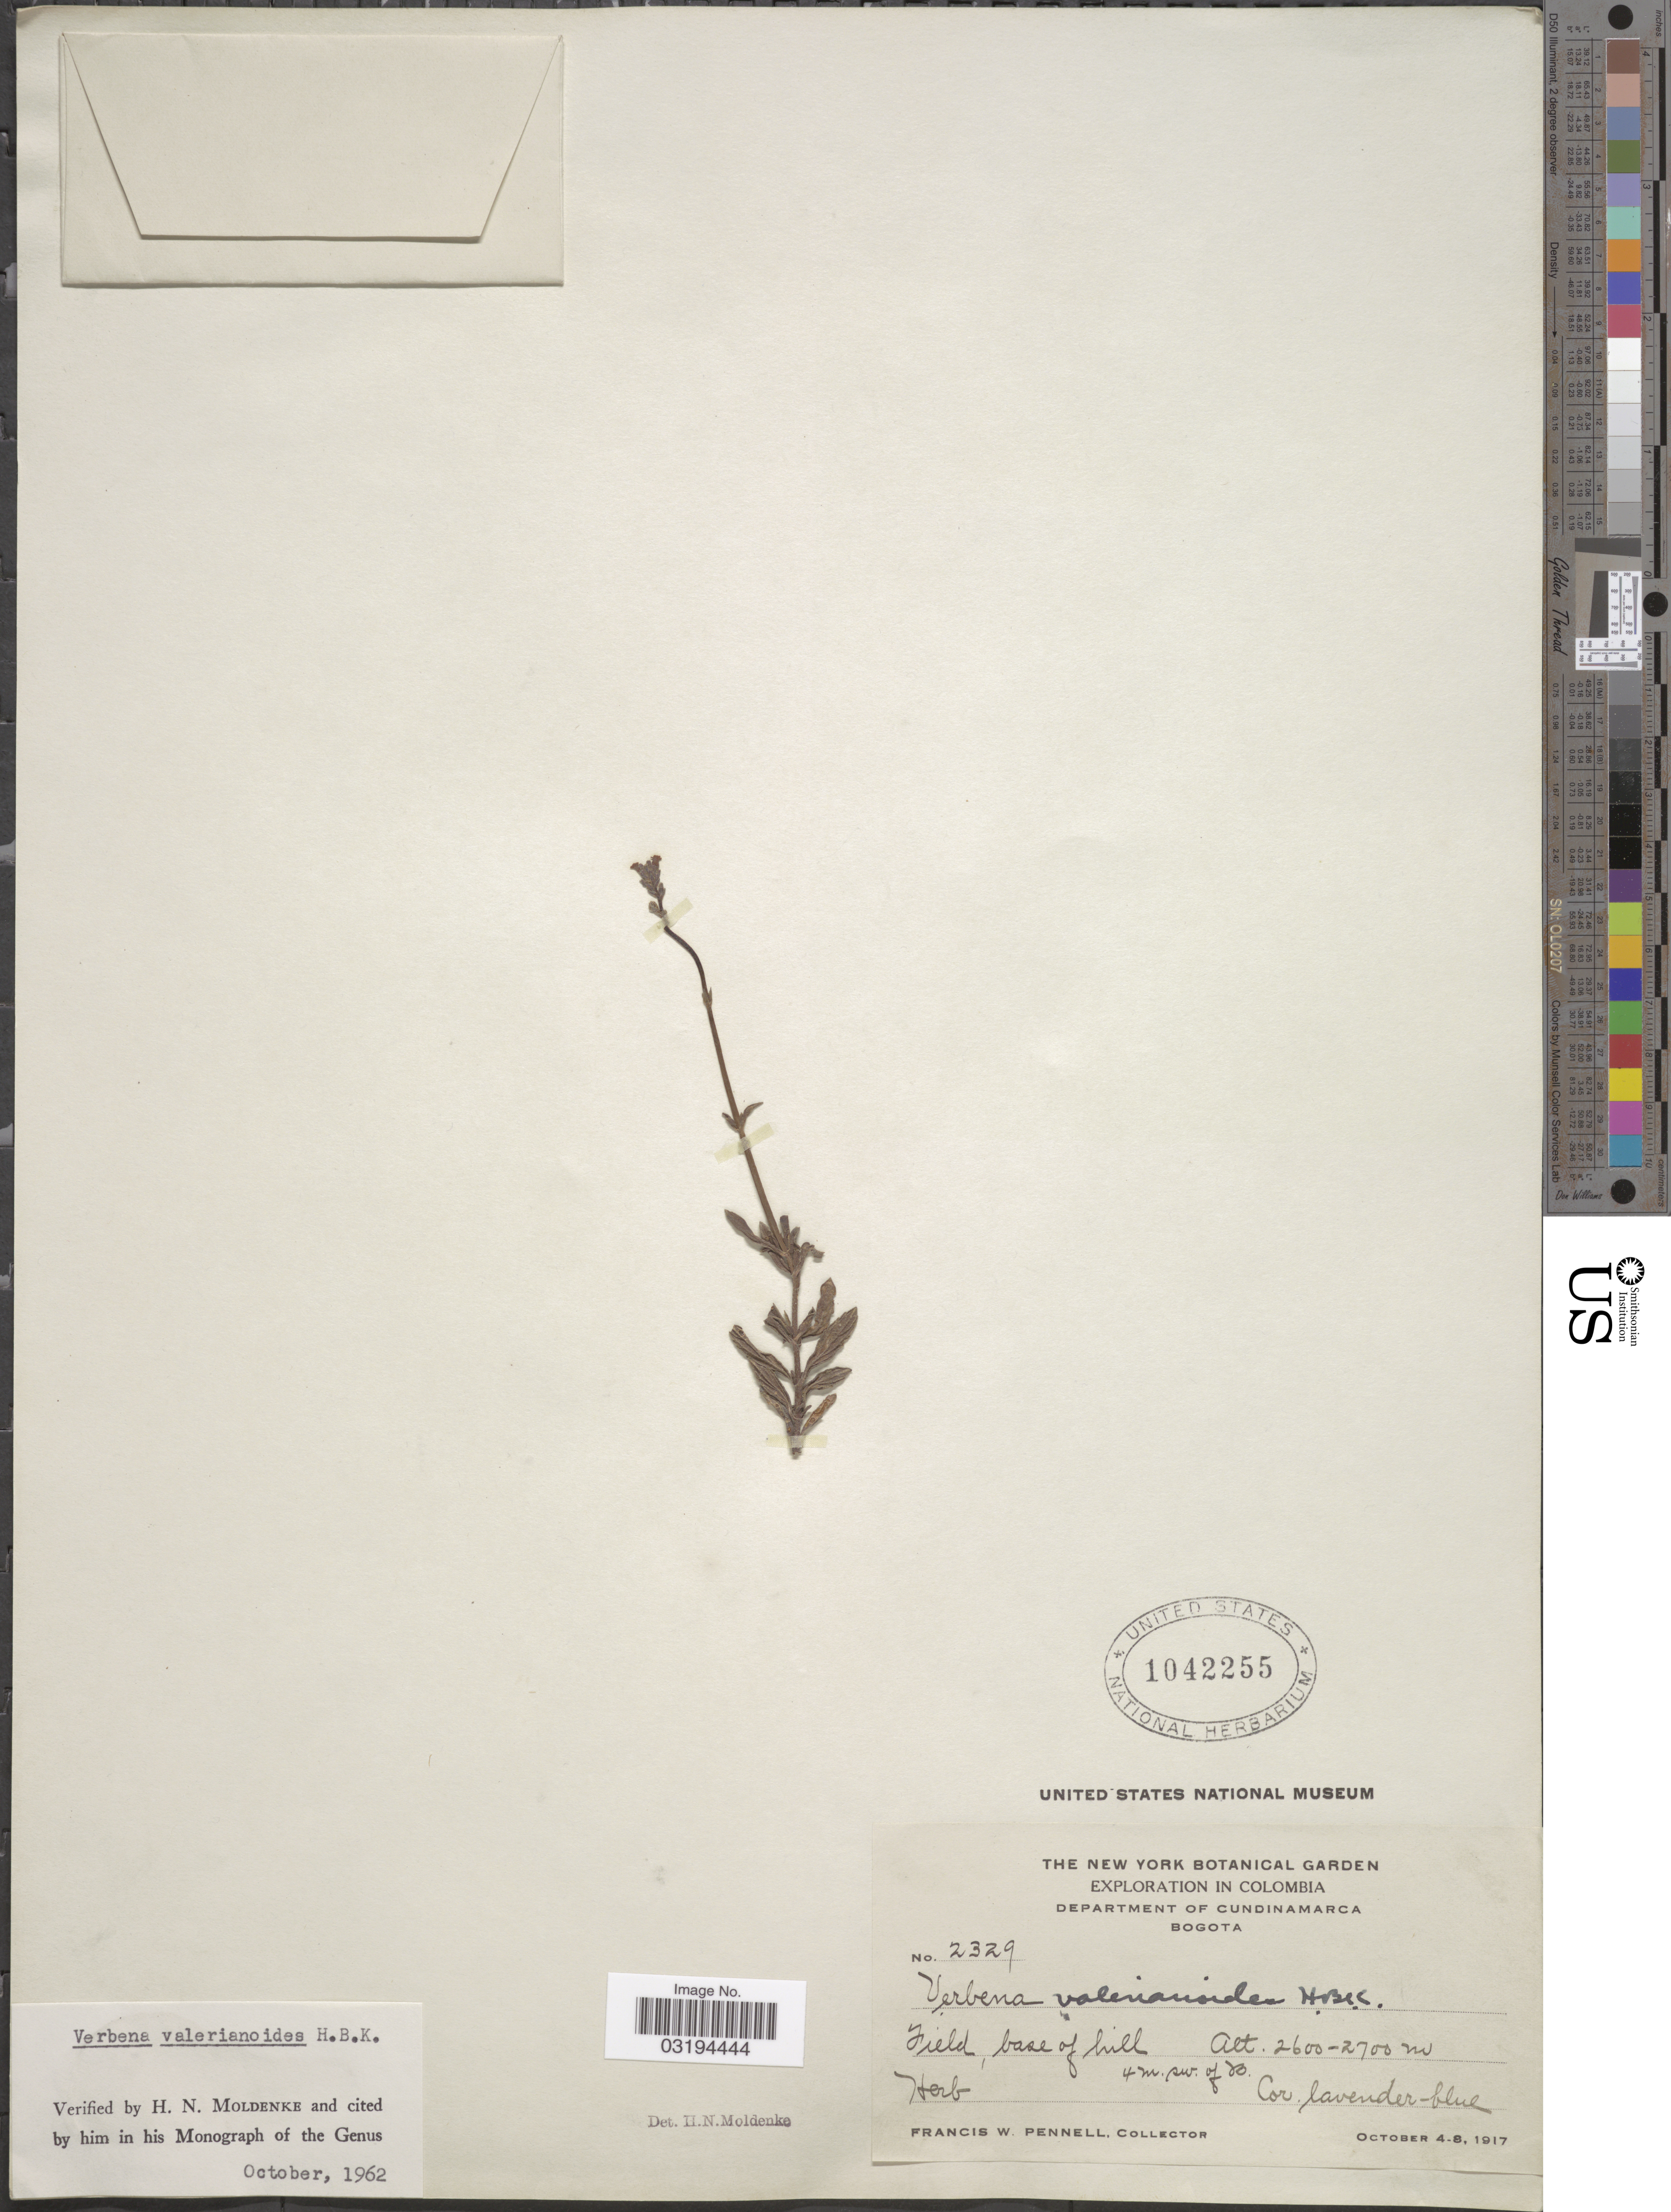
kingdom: Plantae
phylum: Tracheophyta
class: Magnoliopsida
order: Lamiales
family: Verbenaceae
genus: Verbena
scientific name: Verbena valerianoides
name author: Kunth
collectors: F. W. Pennell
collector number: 2329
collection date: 1917-10-04/1917-10-08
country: Colombia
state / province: Cundinamarca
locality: Department of Cundinamarca, Bogota, Sibate, 4 m. sw. of B.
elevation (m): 2600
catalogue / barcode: US 1042255